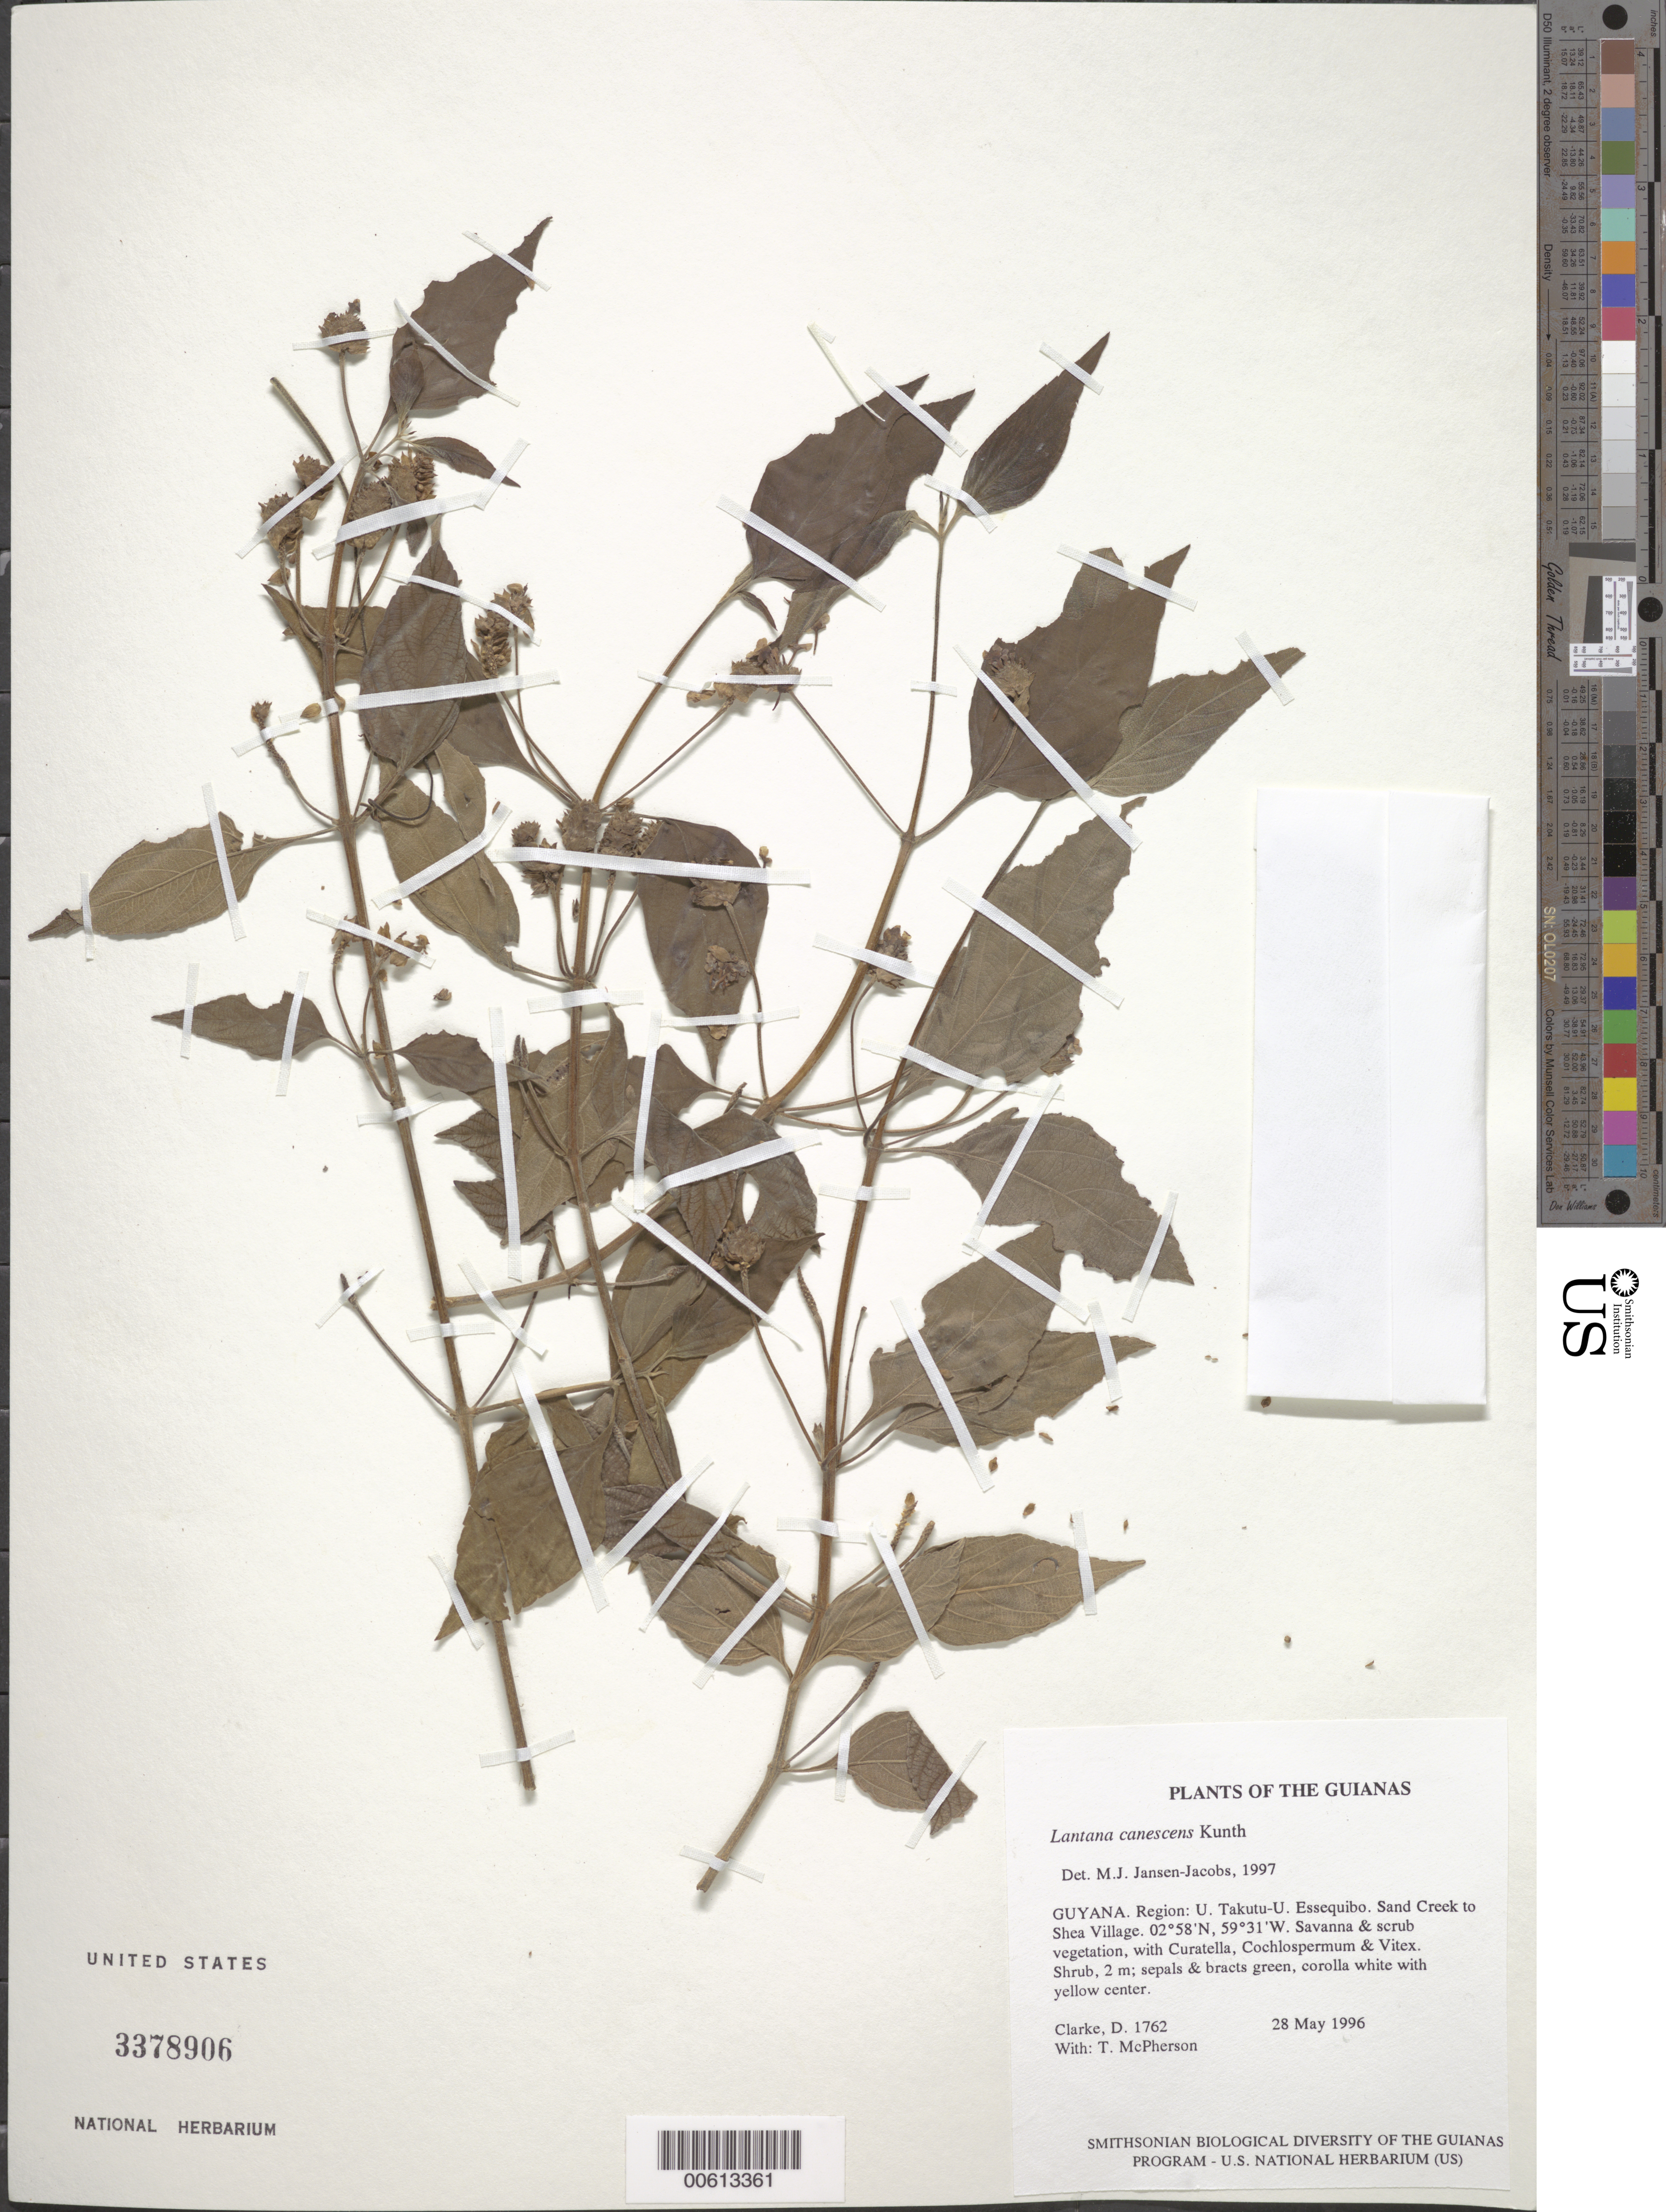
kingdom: Plantae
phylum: Tracheophyta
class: Magnoliopsida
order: Lamiales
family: Verbenaceae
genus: Lantana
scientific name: Lantana canescens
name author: Kunth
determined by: Jansen-Jacobs, M. J., (U), Nationaal Herbarium Nederland, Utrecht University branch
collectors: H. D. Clarke & T. McPherson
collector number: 1762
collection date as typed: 28 May 1996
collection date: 1996-05-28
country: Guyana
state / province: U. Takutu-U. Essequibo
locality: Sand Creek to Shea Village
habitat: Savanna & scrub vegetation, with Curatella, Cochlospermum & Vitex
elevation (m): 100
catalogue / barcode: US 3378906